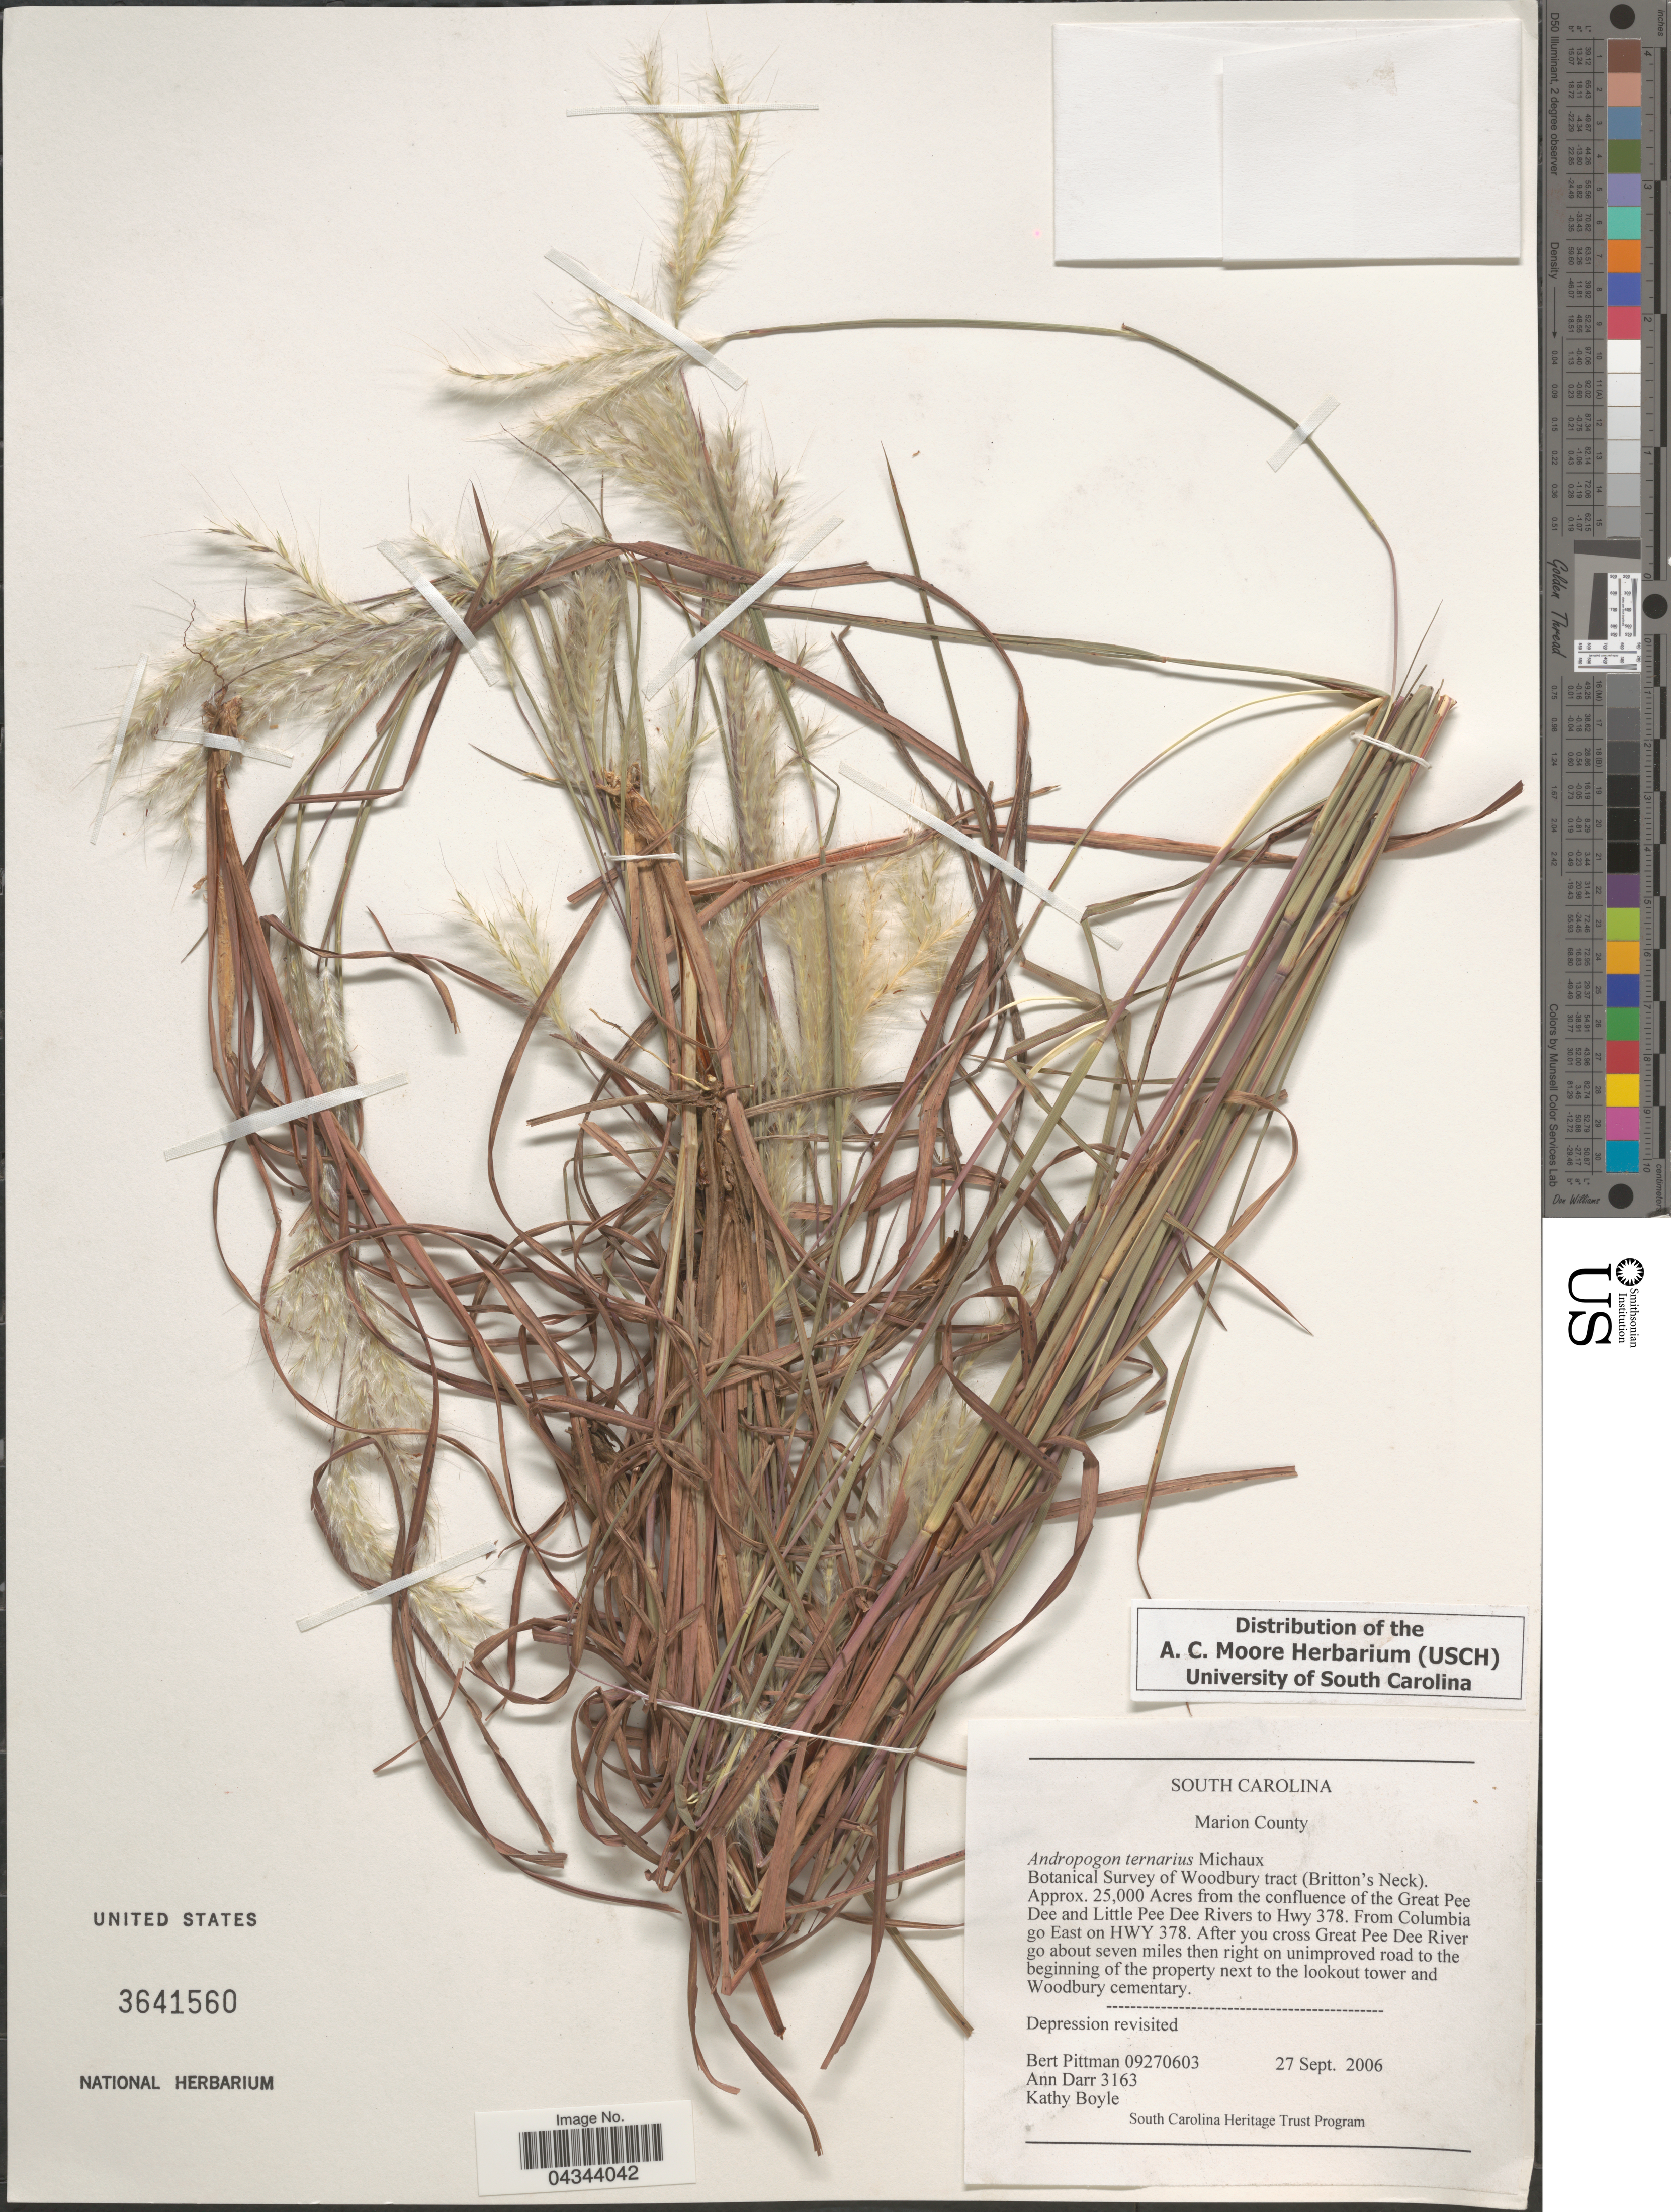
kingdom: Plantae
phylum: Tracheophyta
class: Liliopsida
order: Poales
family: Poaceae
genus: Andropogon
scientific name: Andropogon ternarius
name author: Michx.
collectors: B. Pittman, A. Darr & K. Boyle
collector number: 09270603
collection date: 2006-09-27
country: United States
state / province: South Carolina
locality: Marion County. Botanical Survey of Woodbury tract (Britton's Neck). Approx. 25,000 Acres from the confluence of the Great Pee Dee and Little Pee Dee Rivers to Hwy 378. From Columbia go East on Hwy 378. After you cross Great Pee Dee River go about seven miles then right on unimproved road to the beginning of the property next to the lookout tower and Woodbury cemetery.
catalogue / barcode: US 3641560